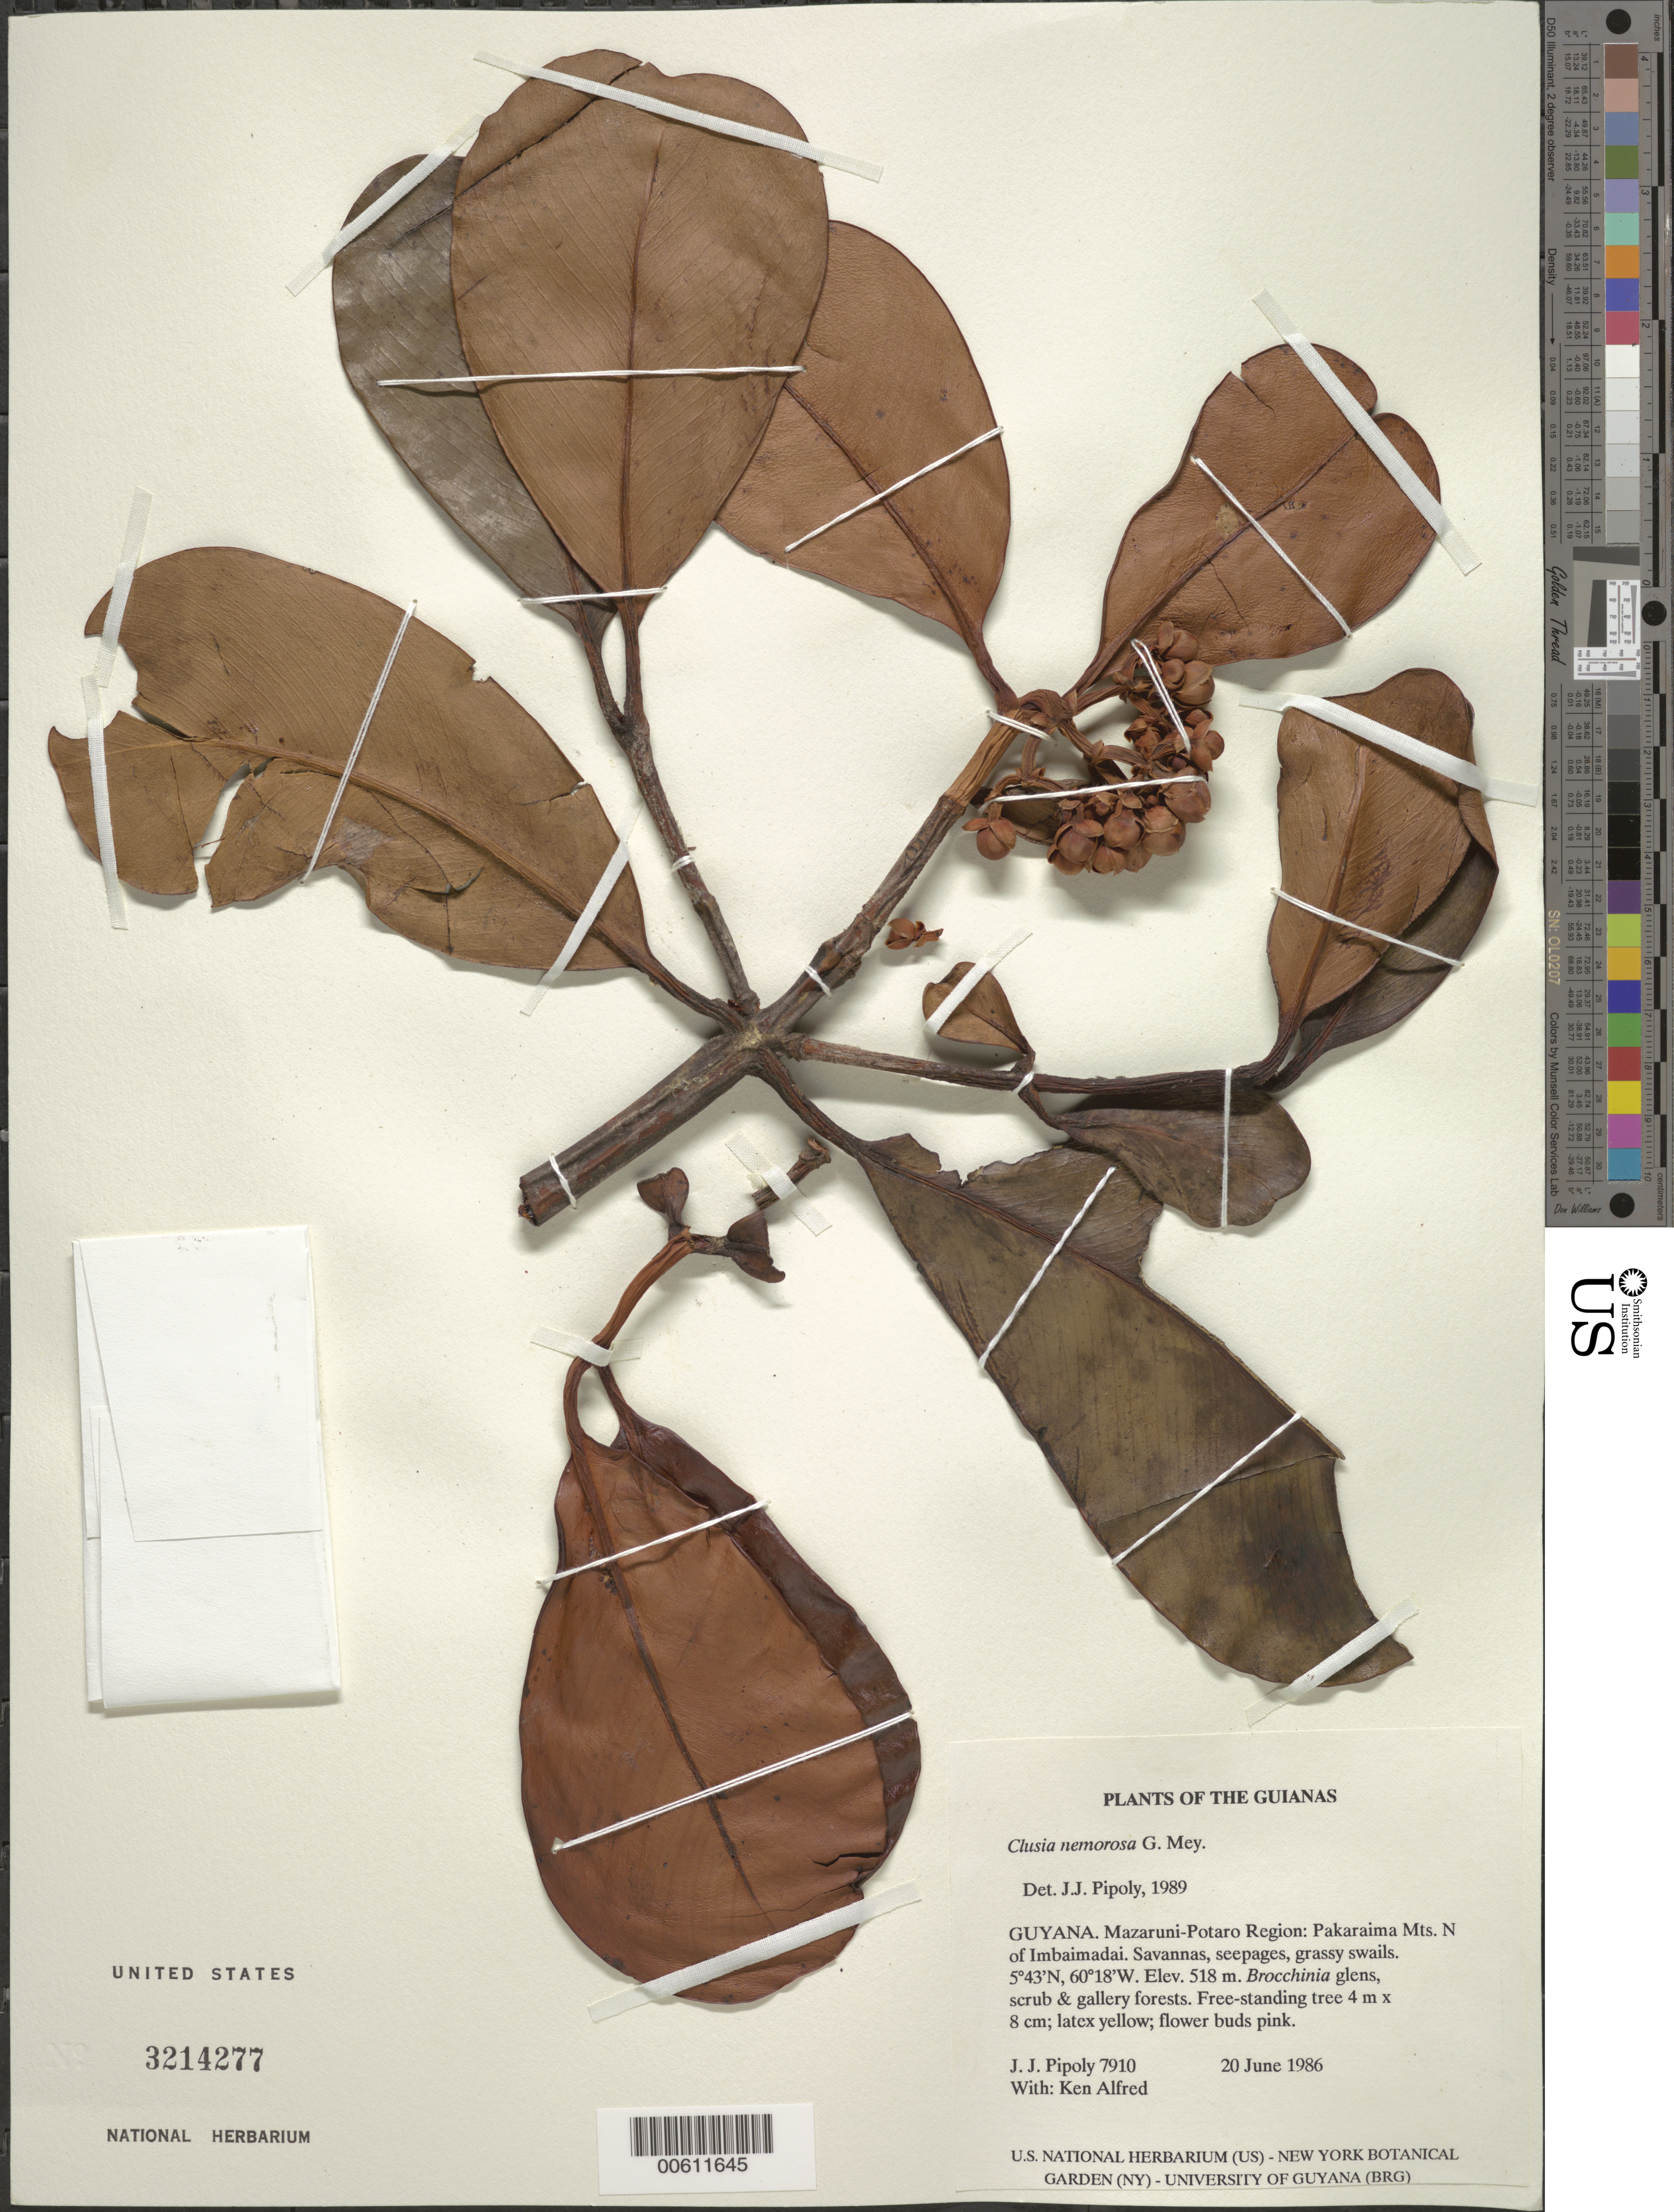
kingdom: Plantae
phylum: Tracheophyta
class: Magnoliopsida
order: Malpighiales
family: Clusiaceae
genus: Clusia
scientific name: Clusia nemorosa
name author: G. Mey.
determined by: Pipoly, J. J., III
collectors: J. J. Pipoly & K. Alfred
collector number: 7910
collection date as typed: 20 June 1986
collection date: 1986-06-20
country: Guyana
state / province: Cuyuni-Mazaruni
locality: Pakaraima Mts. N of Imbaimadai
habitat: Savannas, seepages, grassy swails, Brocchinia glens, scrub & gallery forests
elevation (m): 518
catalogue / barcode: US 3214277